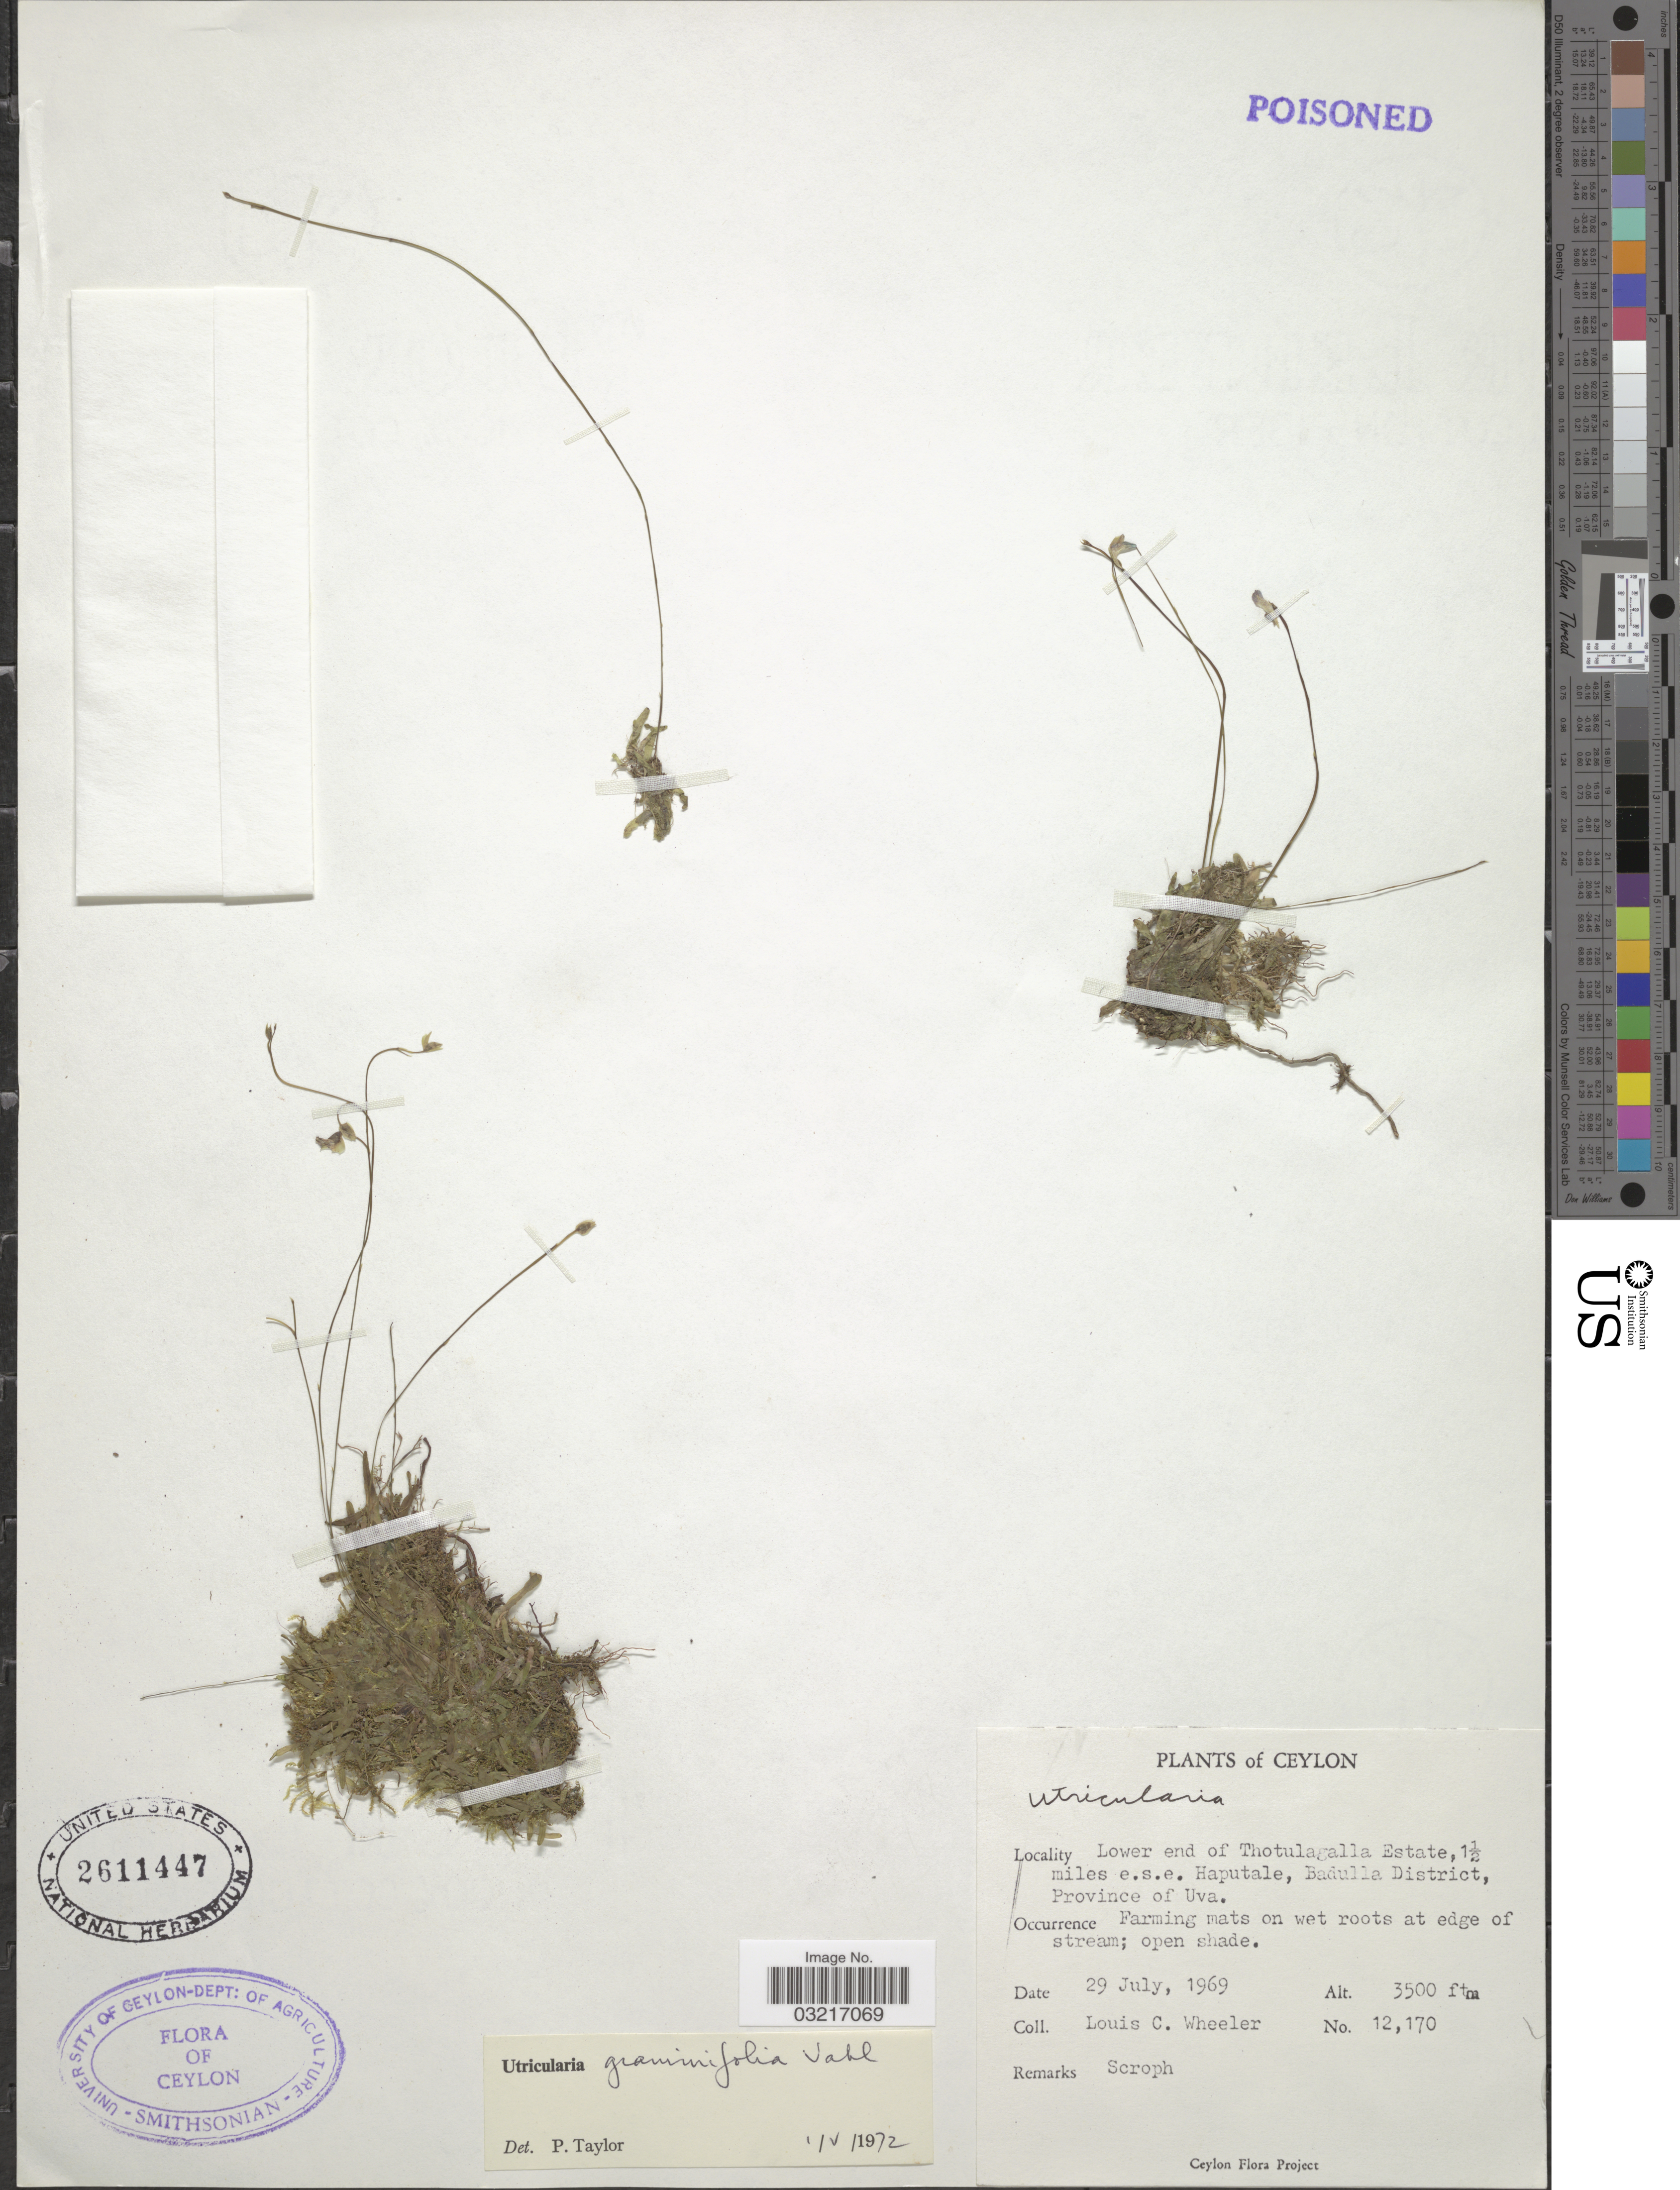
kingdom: Plantae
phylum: Tracheophyta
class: Magnoliopsida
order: Lamiales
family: Lentibulariaceae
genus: Utricularia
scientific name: Utricularia graminifolia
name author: Vahl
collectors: L. C. Wheeler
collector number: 12170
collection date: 1969-07-29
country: Sri Lanka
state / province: Uva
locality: Ceylon, Lower end of Thotulagalla Estate, 1½ miles e.s.e. Haputale, Badulla District.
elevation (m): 1067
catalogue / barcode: US 2611447